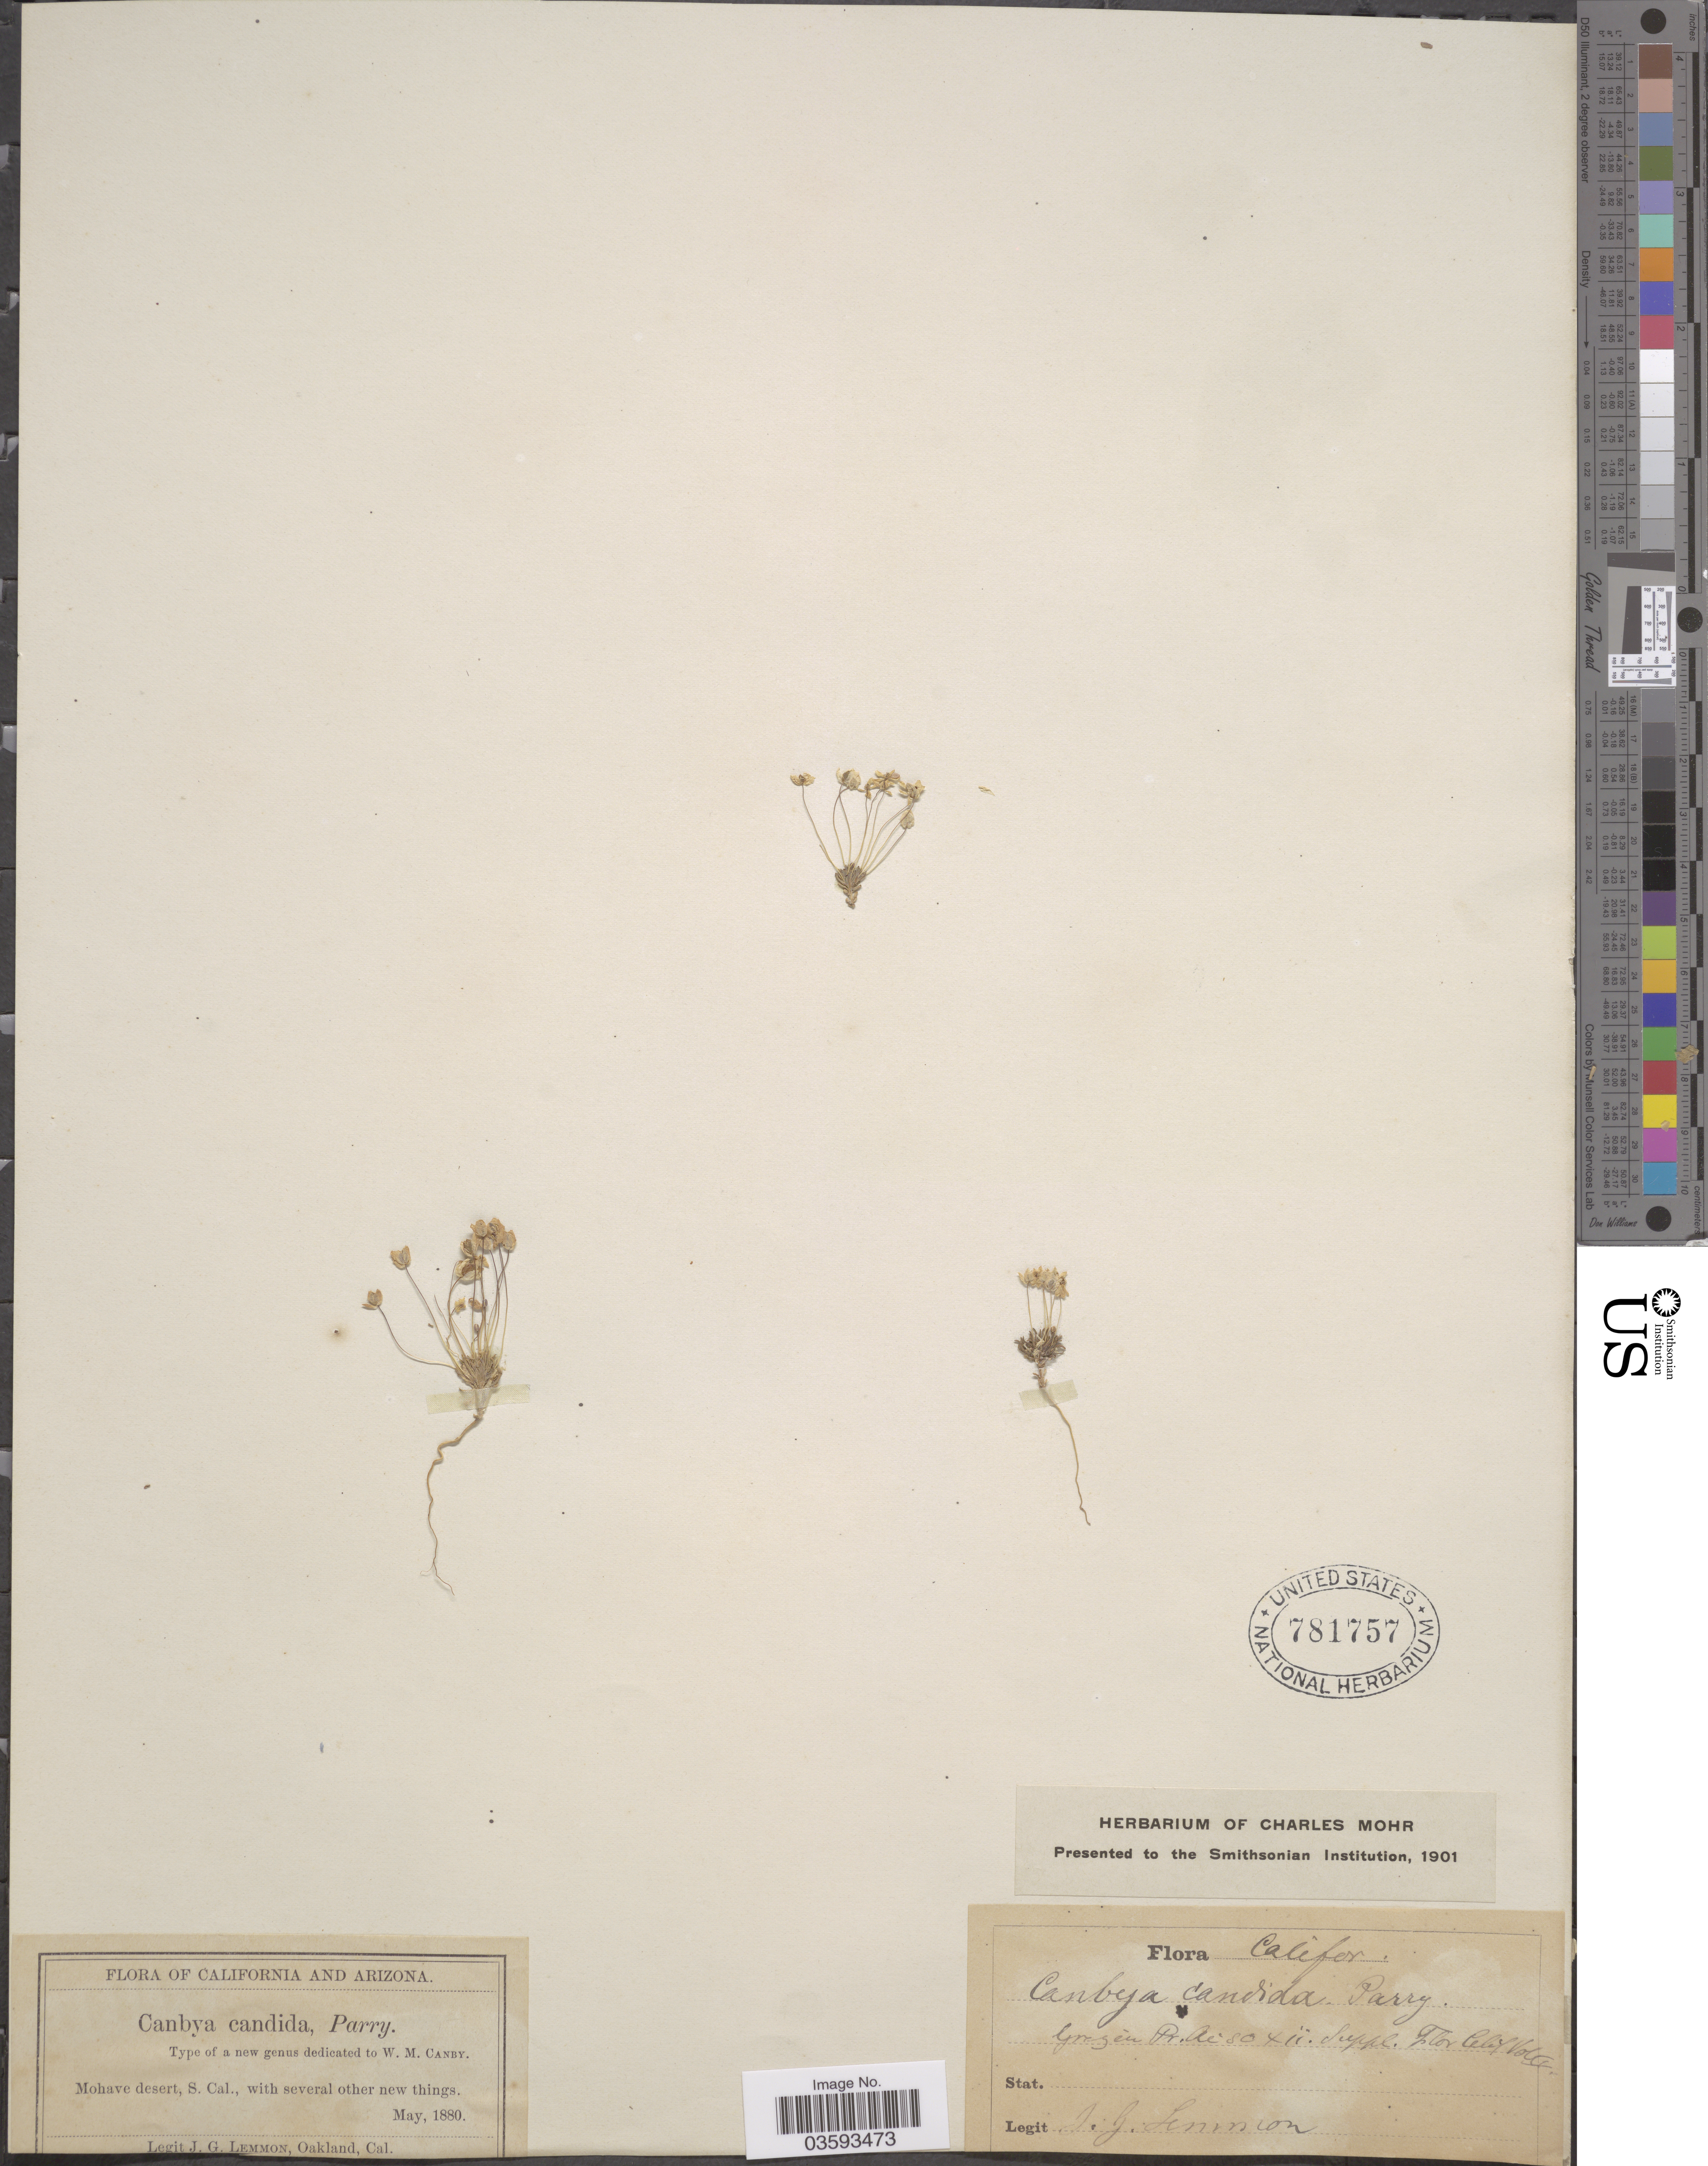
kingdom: Plantae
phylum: Tracheophyta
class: Magnoliopsida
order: Ranunculales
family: Papaveraceae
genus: Canbya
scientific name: Canbya candida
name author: Parry ex A. Gray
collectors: J. Lemmon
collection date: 1880-05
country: United States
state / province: California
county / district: Kern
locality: Mohave desert, S. Cal., with several other things.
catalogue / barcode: US 781757